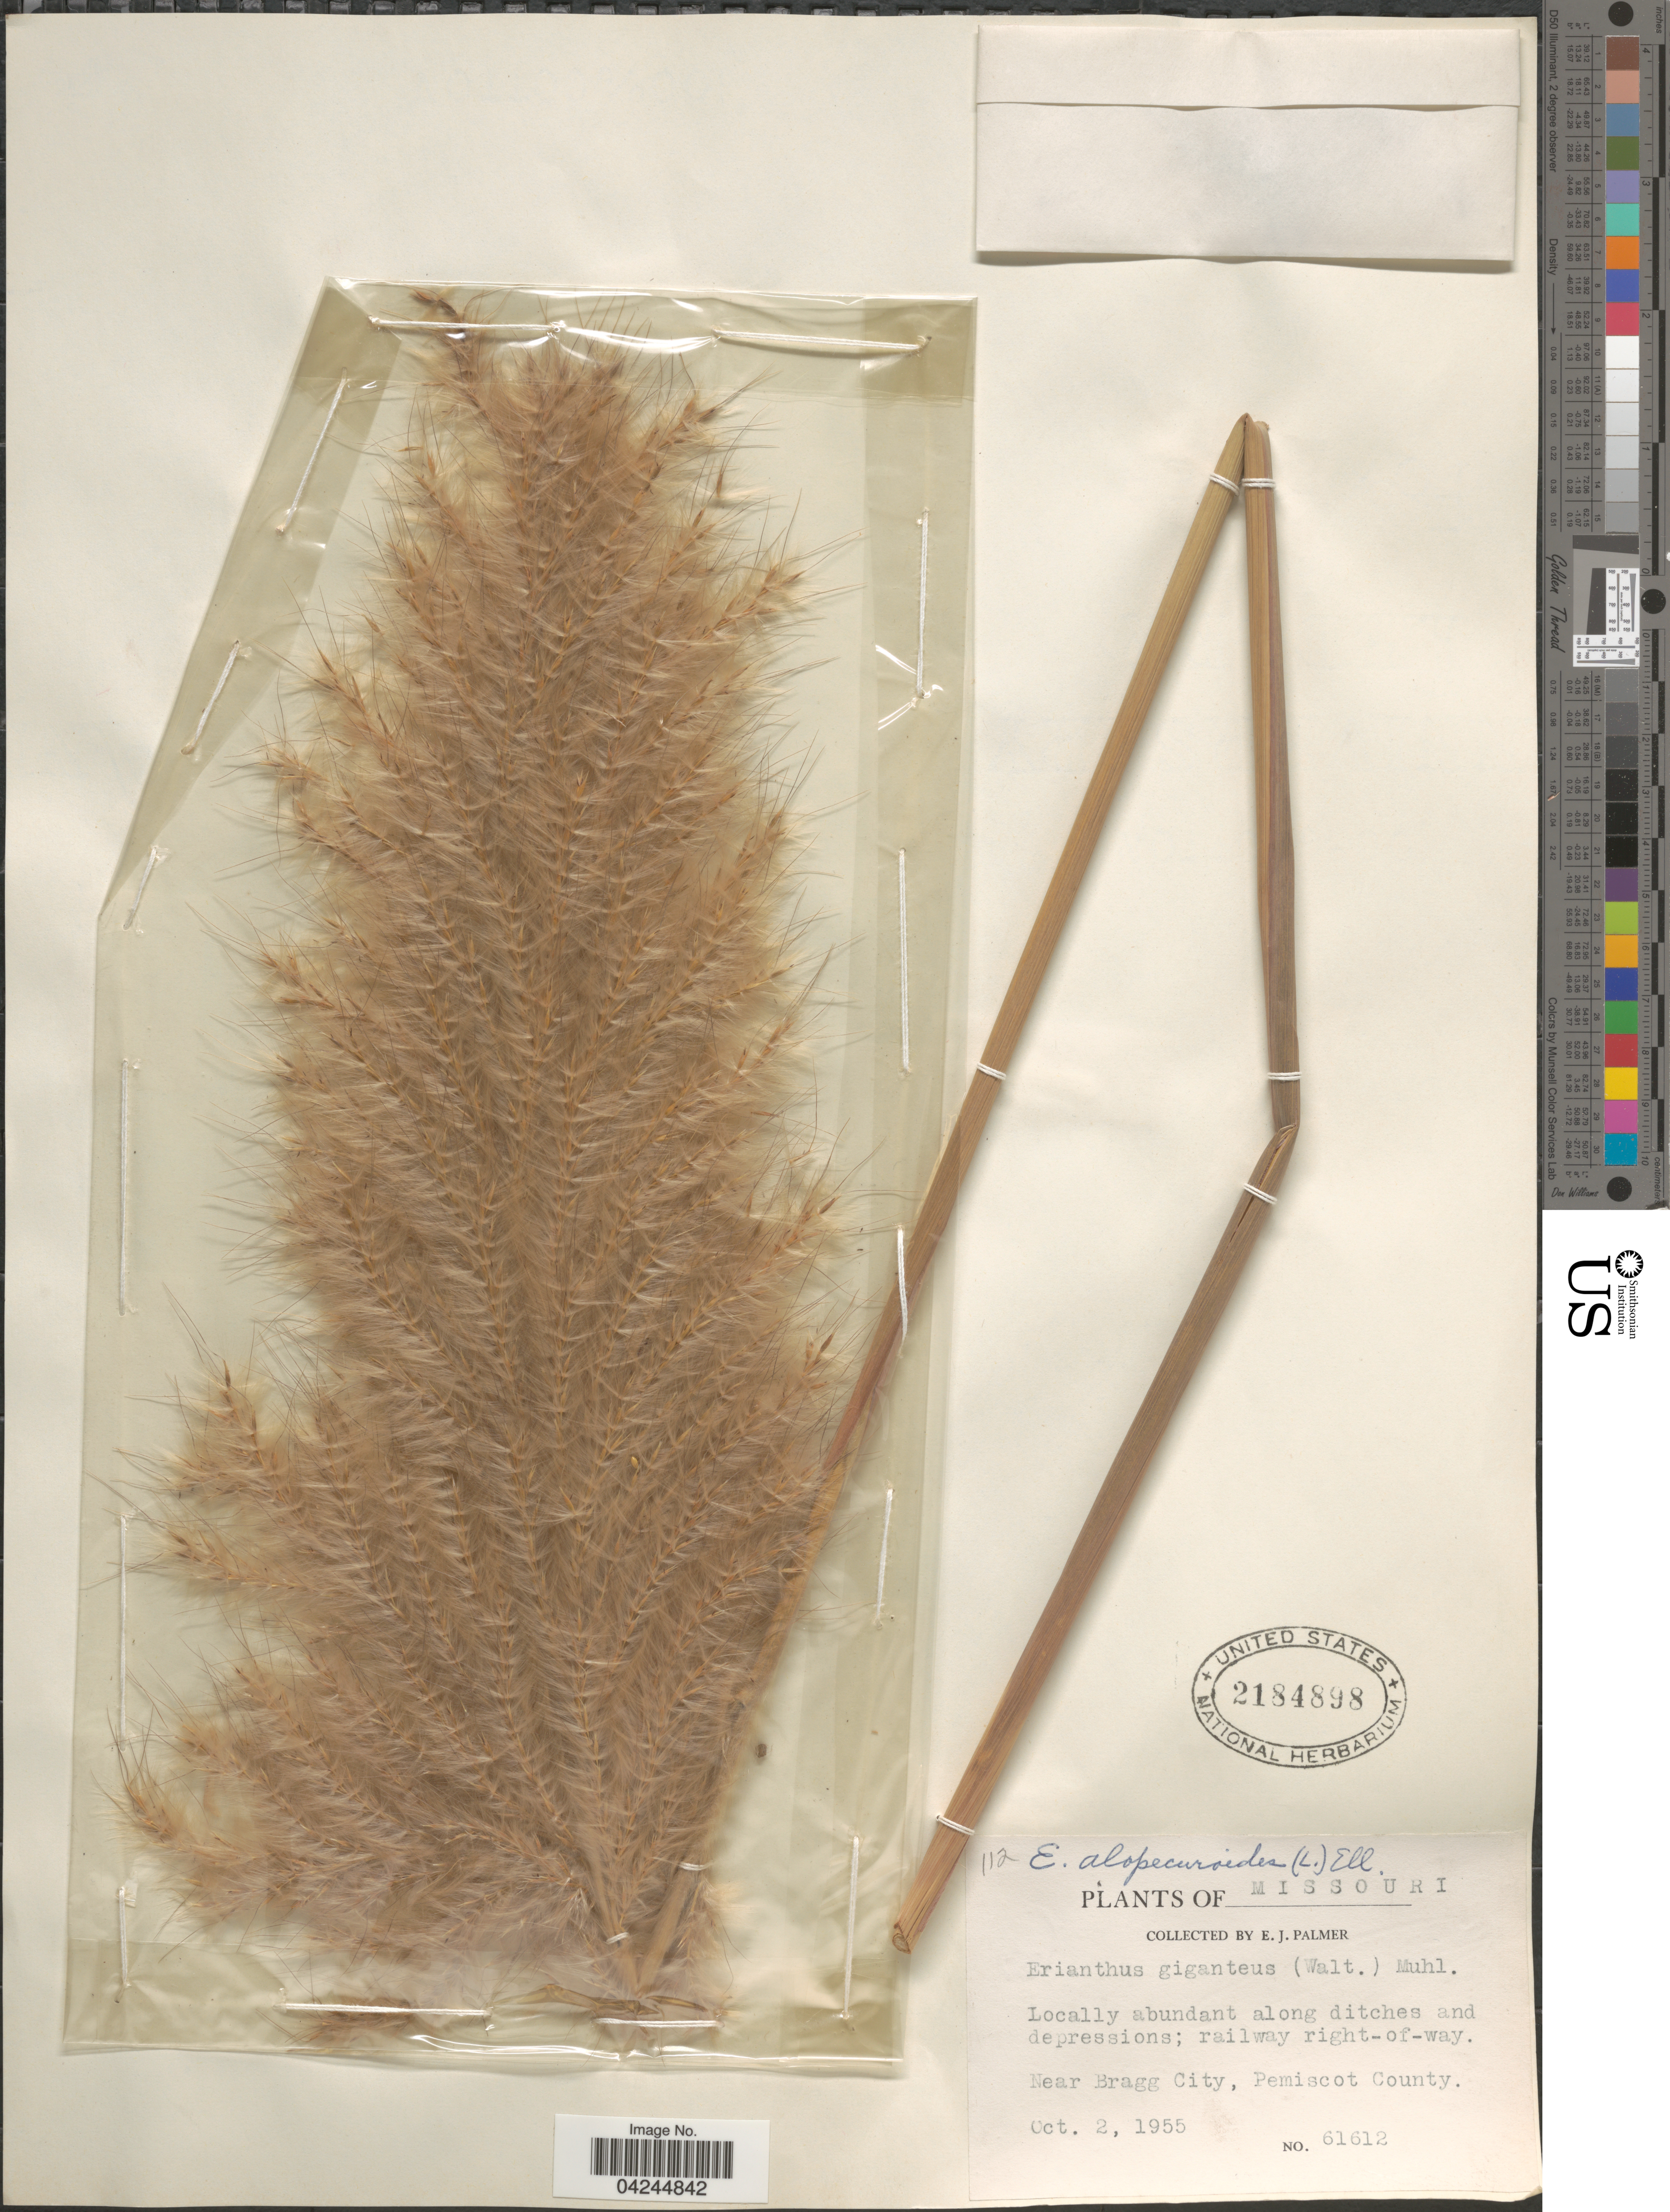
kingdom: Plantae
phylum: Tracheophyta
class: Liliopsida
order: Poales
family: Poaceae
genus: Erianthus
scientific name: Erianthus alopecuroides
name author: Elliott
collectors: E. J. Palmer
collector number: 61612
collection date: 1955-10-02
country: United States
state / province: Missouri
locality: Locally abundant along ditches and depressions; railway right-of-way. Near Bragg City, Pemiscot County.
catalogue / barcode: US 2184898